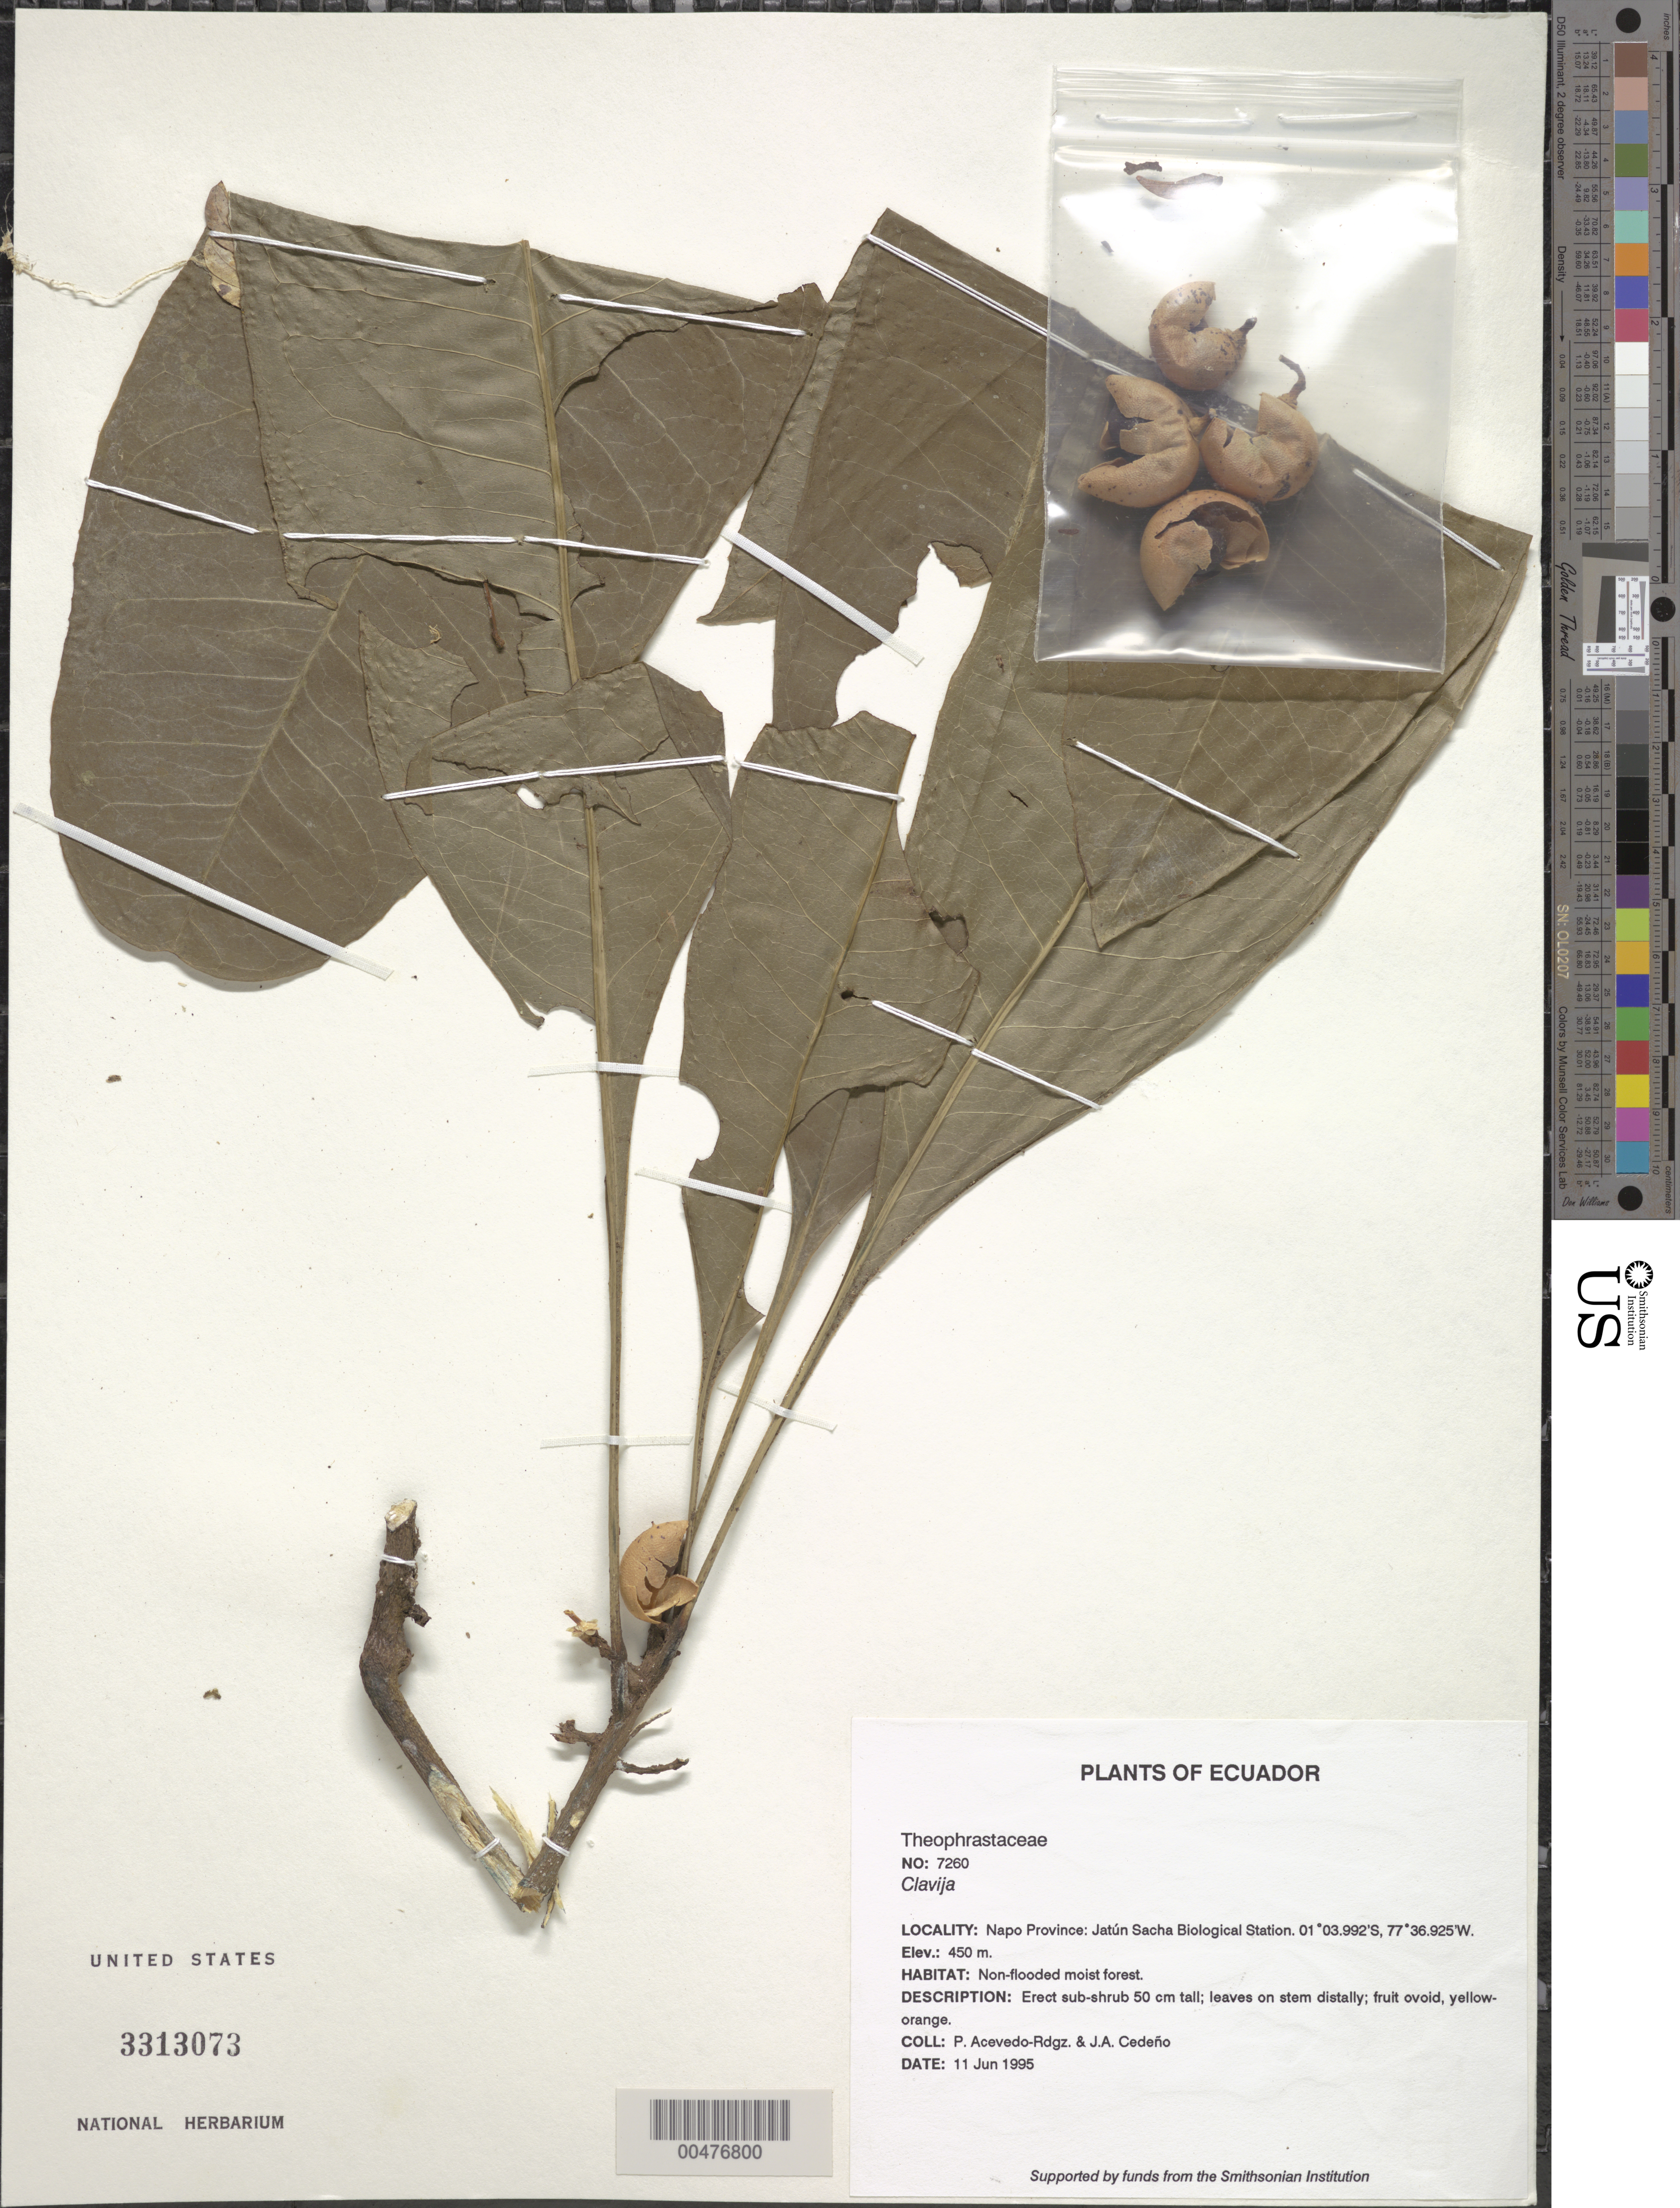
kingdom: Plantae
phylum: Tracheophyta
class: Magnoliopsida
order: Ericales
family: Primulaceae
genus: Clavija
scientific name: Clavija sp.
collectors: P. Acevedo-Rodr. & J. A. Cedeño M.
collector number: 7260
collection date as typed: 11 Jun 1995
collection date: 1995-06-11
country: Ecuador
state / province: Napo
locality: Napo Province: Jatún Sacha Biological Station.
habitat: Non-flooded moist forest.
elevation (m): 450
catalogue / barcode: US 3313073